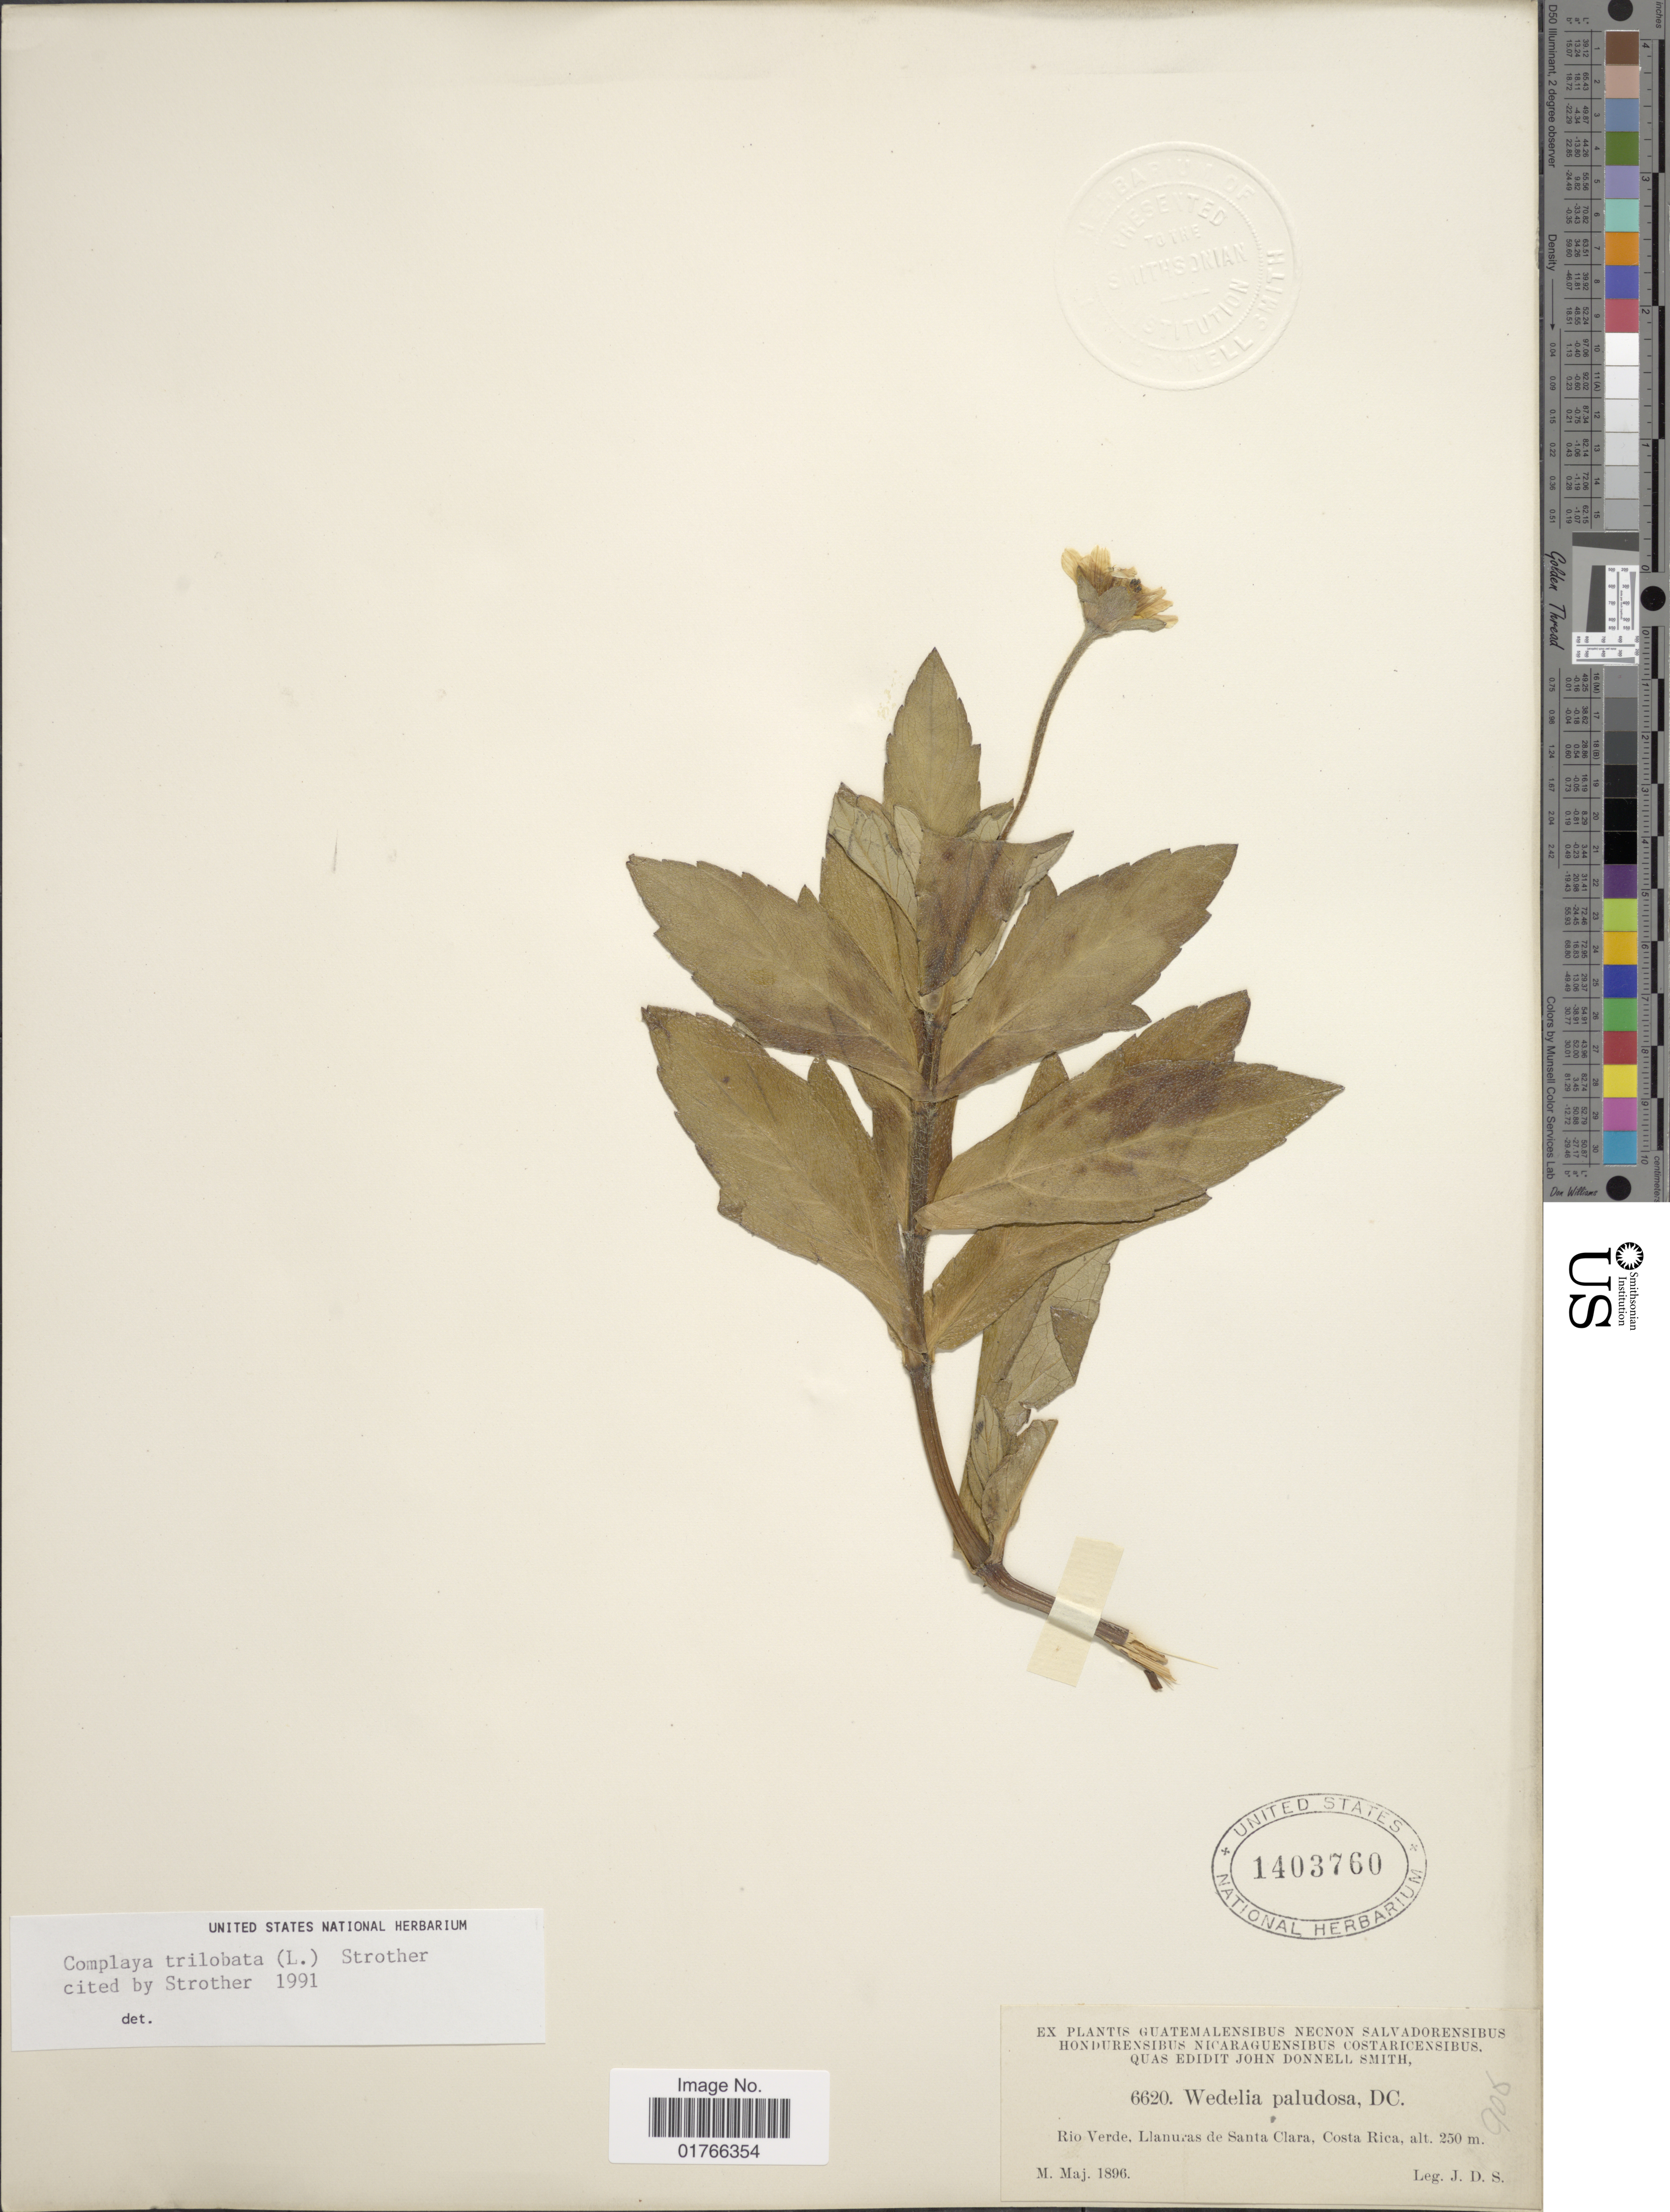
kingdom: Plantae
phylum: Tracheophyta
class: Magnoliopsida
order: Asterales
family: Asteraceae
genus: Sphagneticola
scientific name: Sphagneticola trilobata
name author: (L.) Pruski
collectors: J. Donnell Smith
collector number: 6620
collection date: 1896-05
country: Costa Rica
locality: Rio Verde, Llanurs de Santa Clara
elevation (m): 250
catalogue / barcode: US 1403760